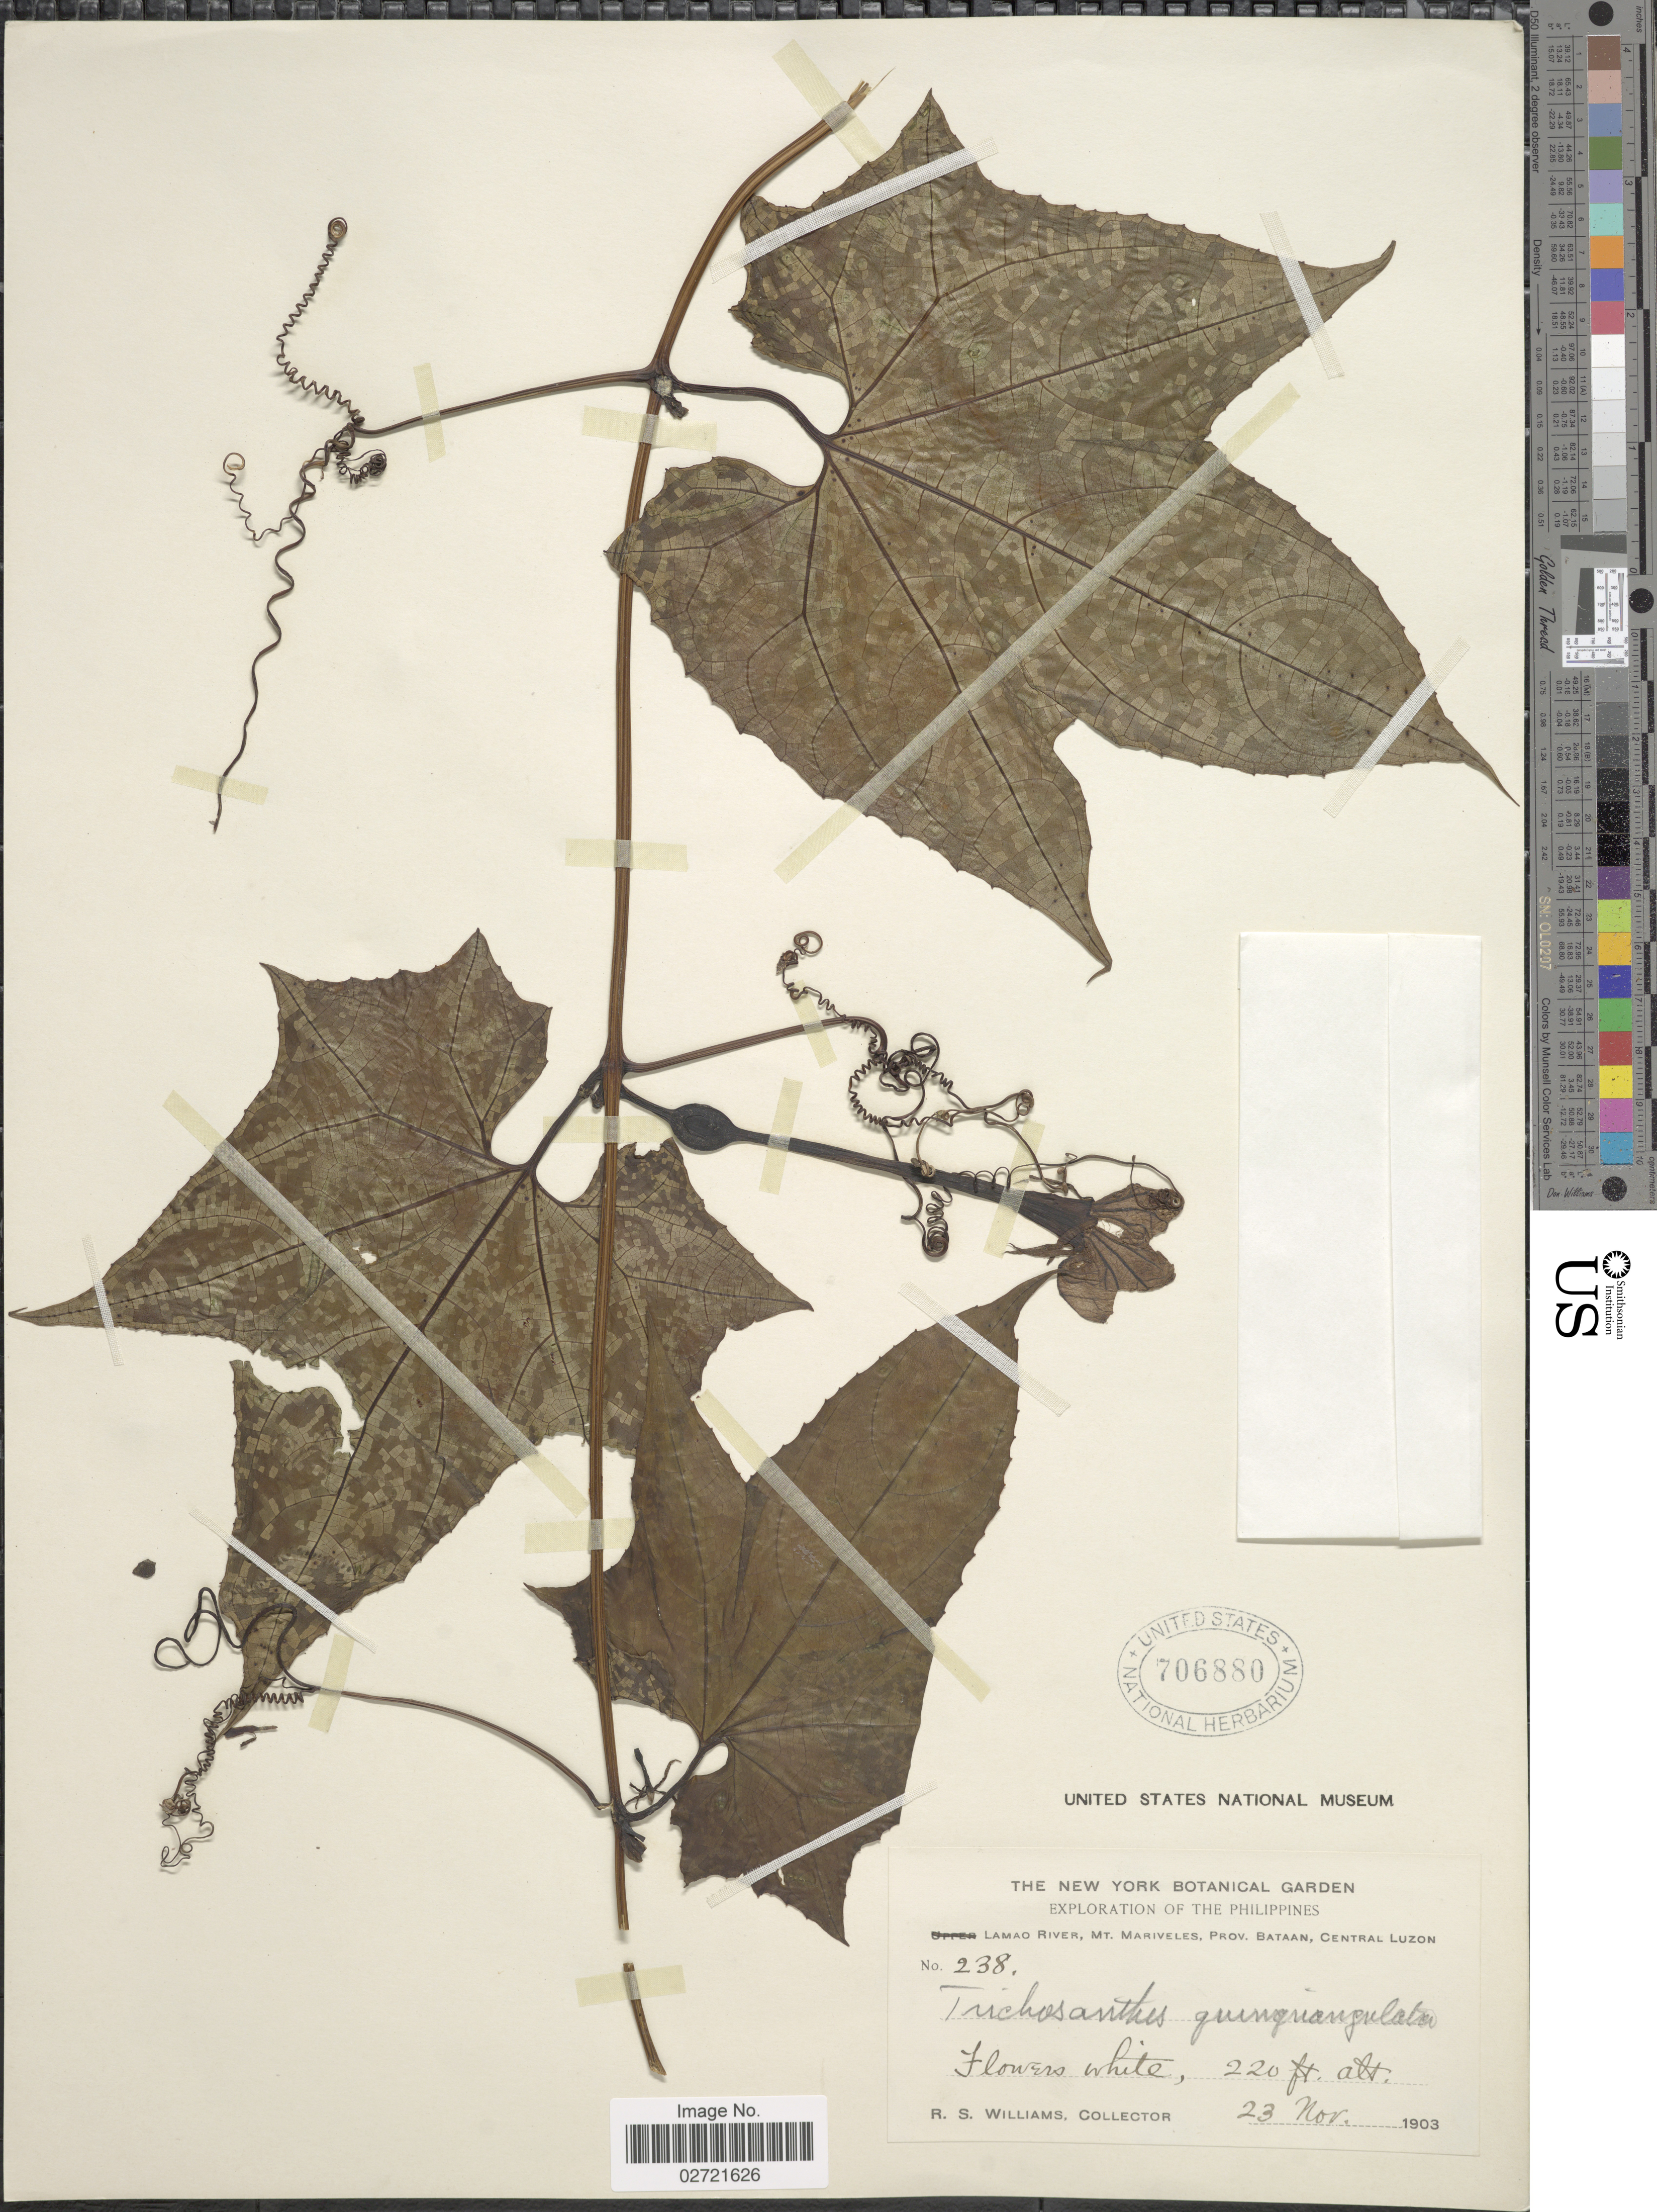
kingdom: Plantae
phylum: Tracheophyta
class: Magnoliopsida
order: Cucurbitales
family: Cucurbitaceae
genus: Trichosanthes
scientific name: Trichosanthes quinquangulata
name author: A. Gray in Wilkes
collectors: R. S. Williams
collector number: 238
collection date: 1903-11-23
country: Philippines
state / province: Central Luzon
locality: Lamao River, Mt. Mariveles, prov. Bataan, Central Luzon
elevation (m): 67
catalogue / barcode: US 706880